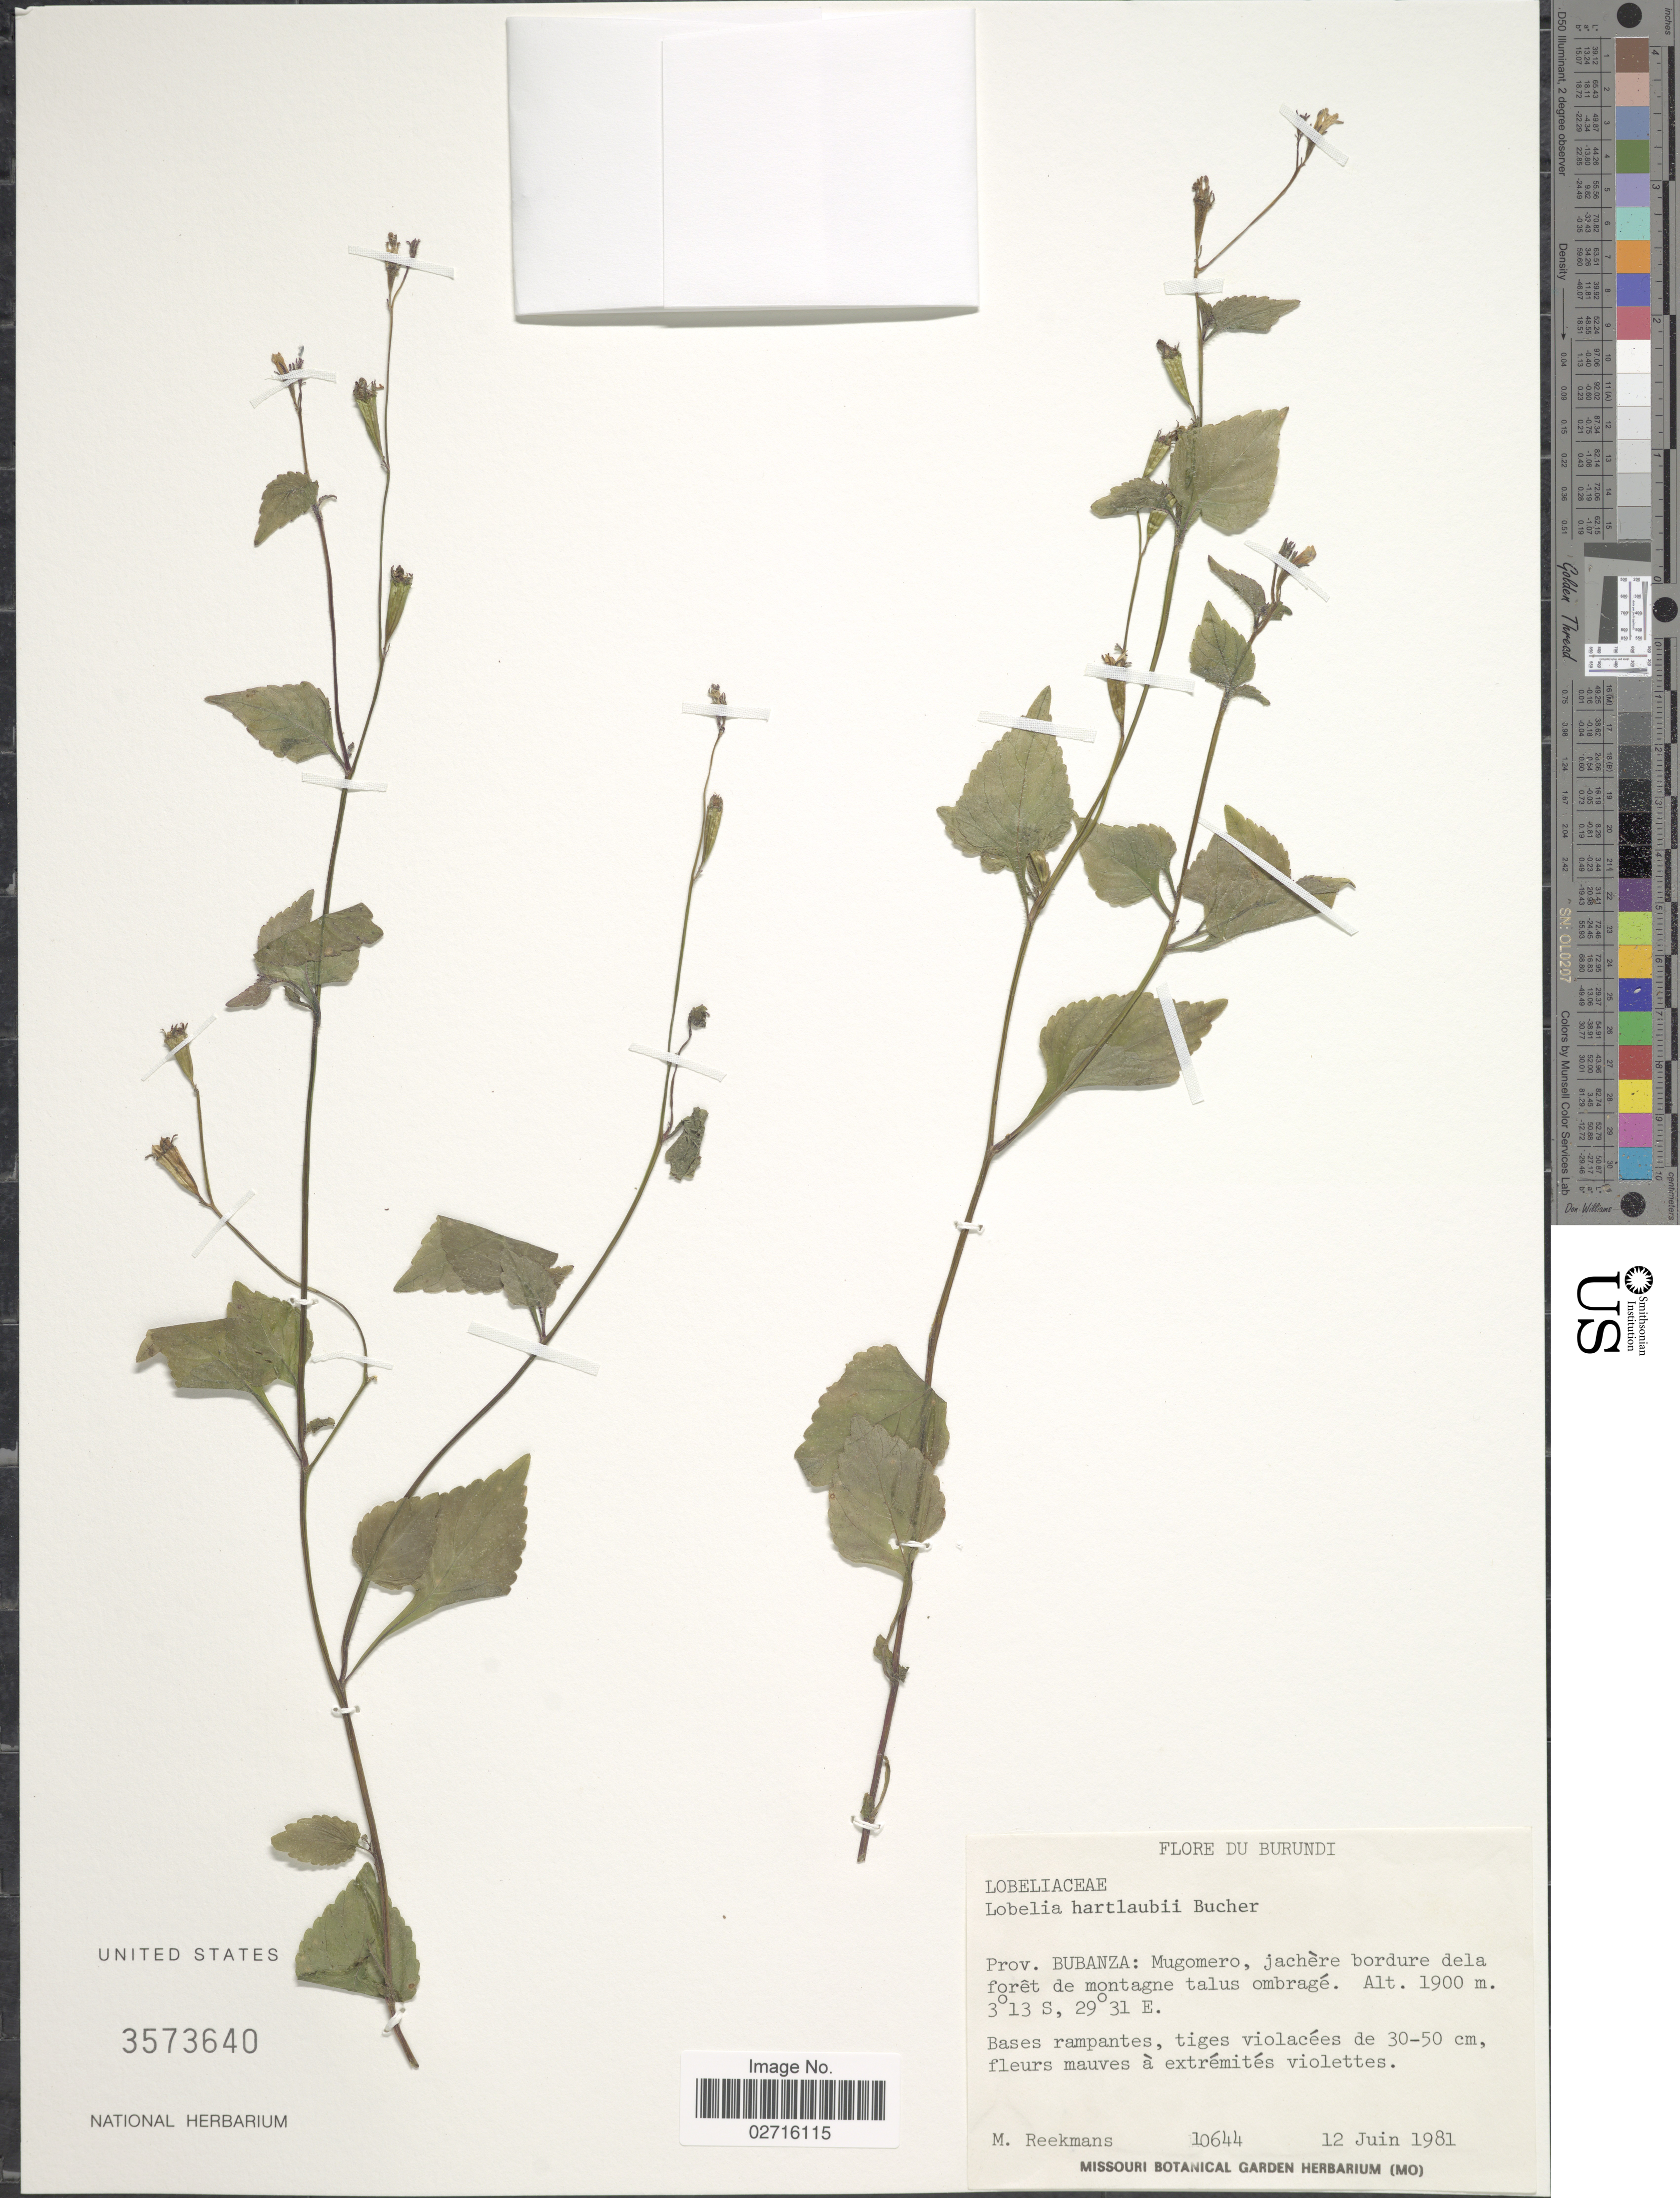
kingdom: Plantae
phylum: Tracheophyta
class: Magnoliopsida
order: Asterales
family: Campanulaceae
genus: Lobelia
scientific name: Lobelia hartlaubii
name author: Buchenau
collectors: M. Reekmans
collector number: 10644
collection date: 1981-06-12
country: Burundi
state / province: Bubanza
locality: Mugomero, jachère bordure dela forêt de montagne talus ombragé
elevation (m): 1900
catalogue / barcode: US 3573640